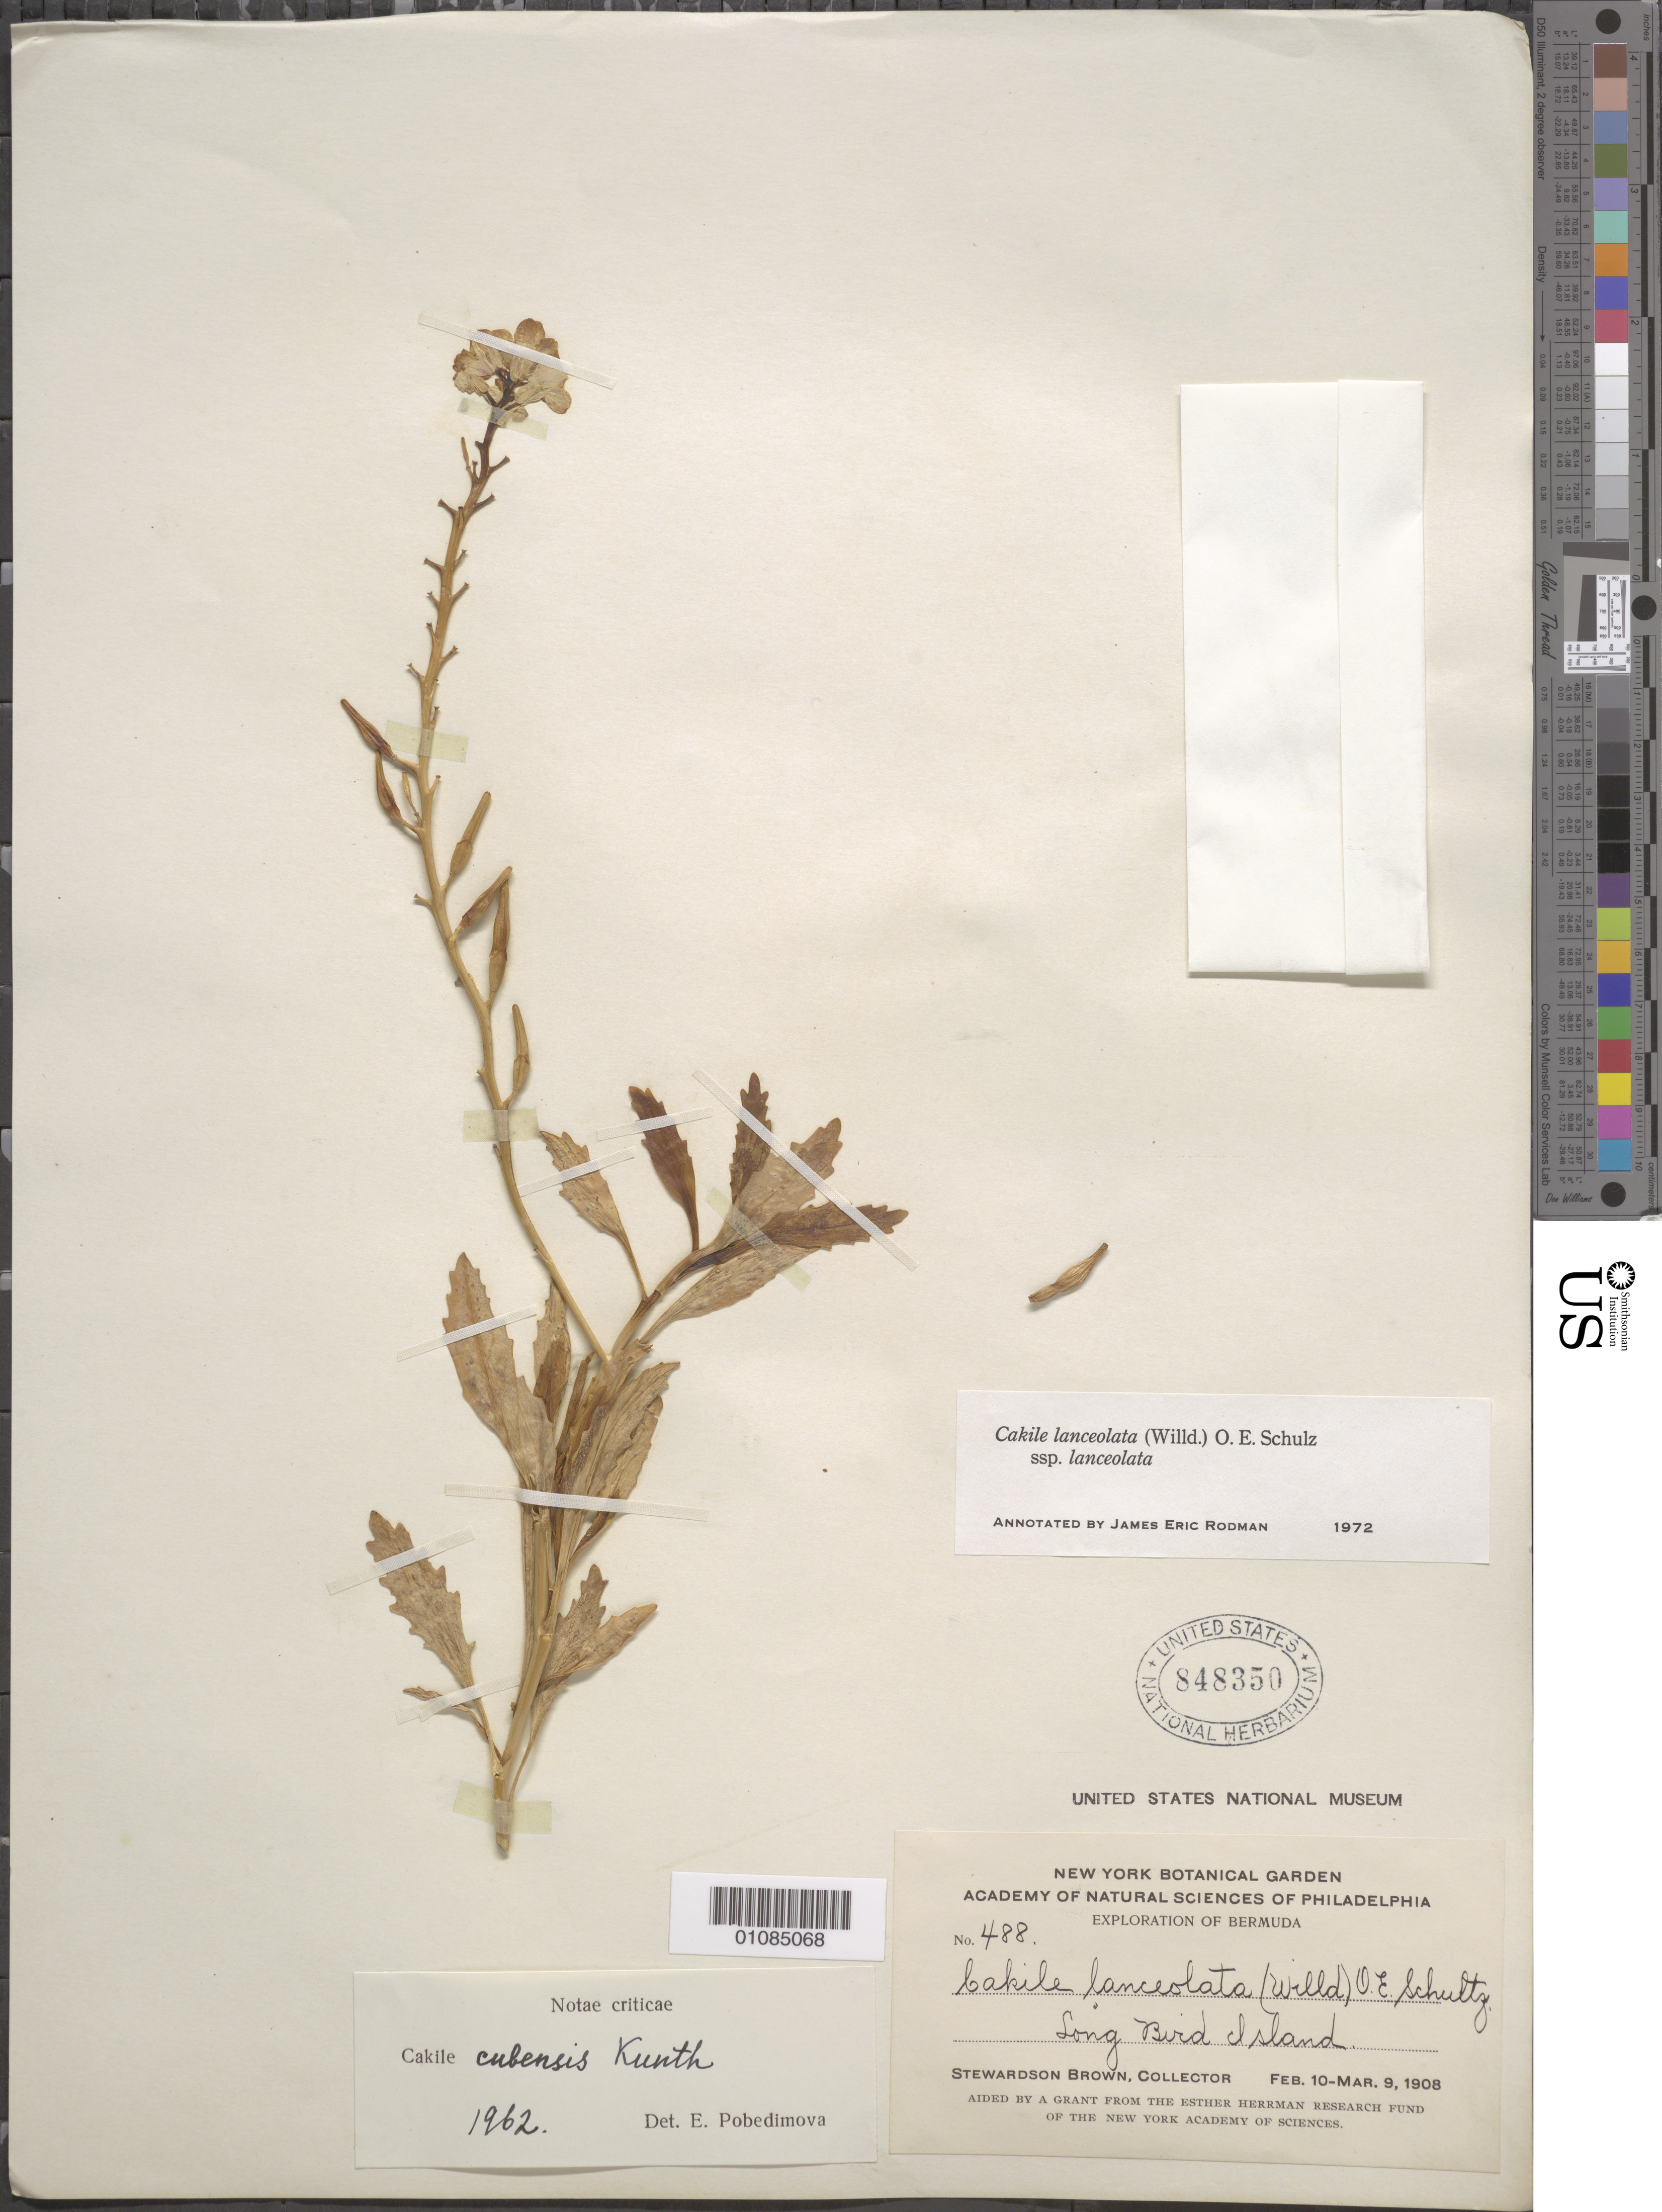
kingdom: Plantae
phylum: Tracheophyta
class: Magnoliopsida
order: Brassicales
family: Brassicaceae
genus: Cakile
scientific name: Cakile lanceolata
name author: (Willd.) O.E. Schulz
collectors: S. Brown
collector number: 488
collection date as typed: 10 Feb 1908 to 09 Mar 1908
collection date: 1908-02-10/1908-03-09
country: Bermuda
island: Bermuda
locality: Song Bird Island.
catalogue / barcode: US 848350